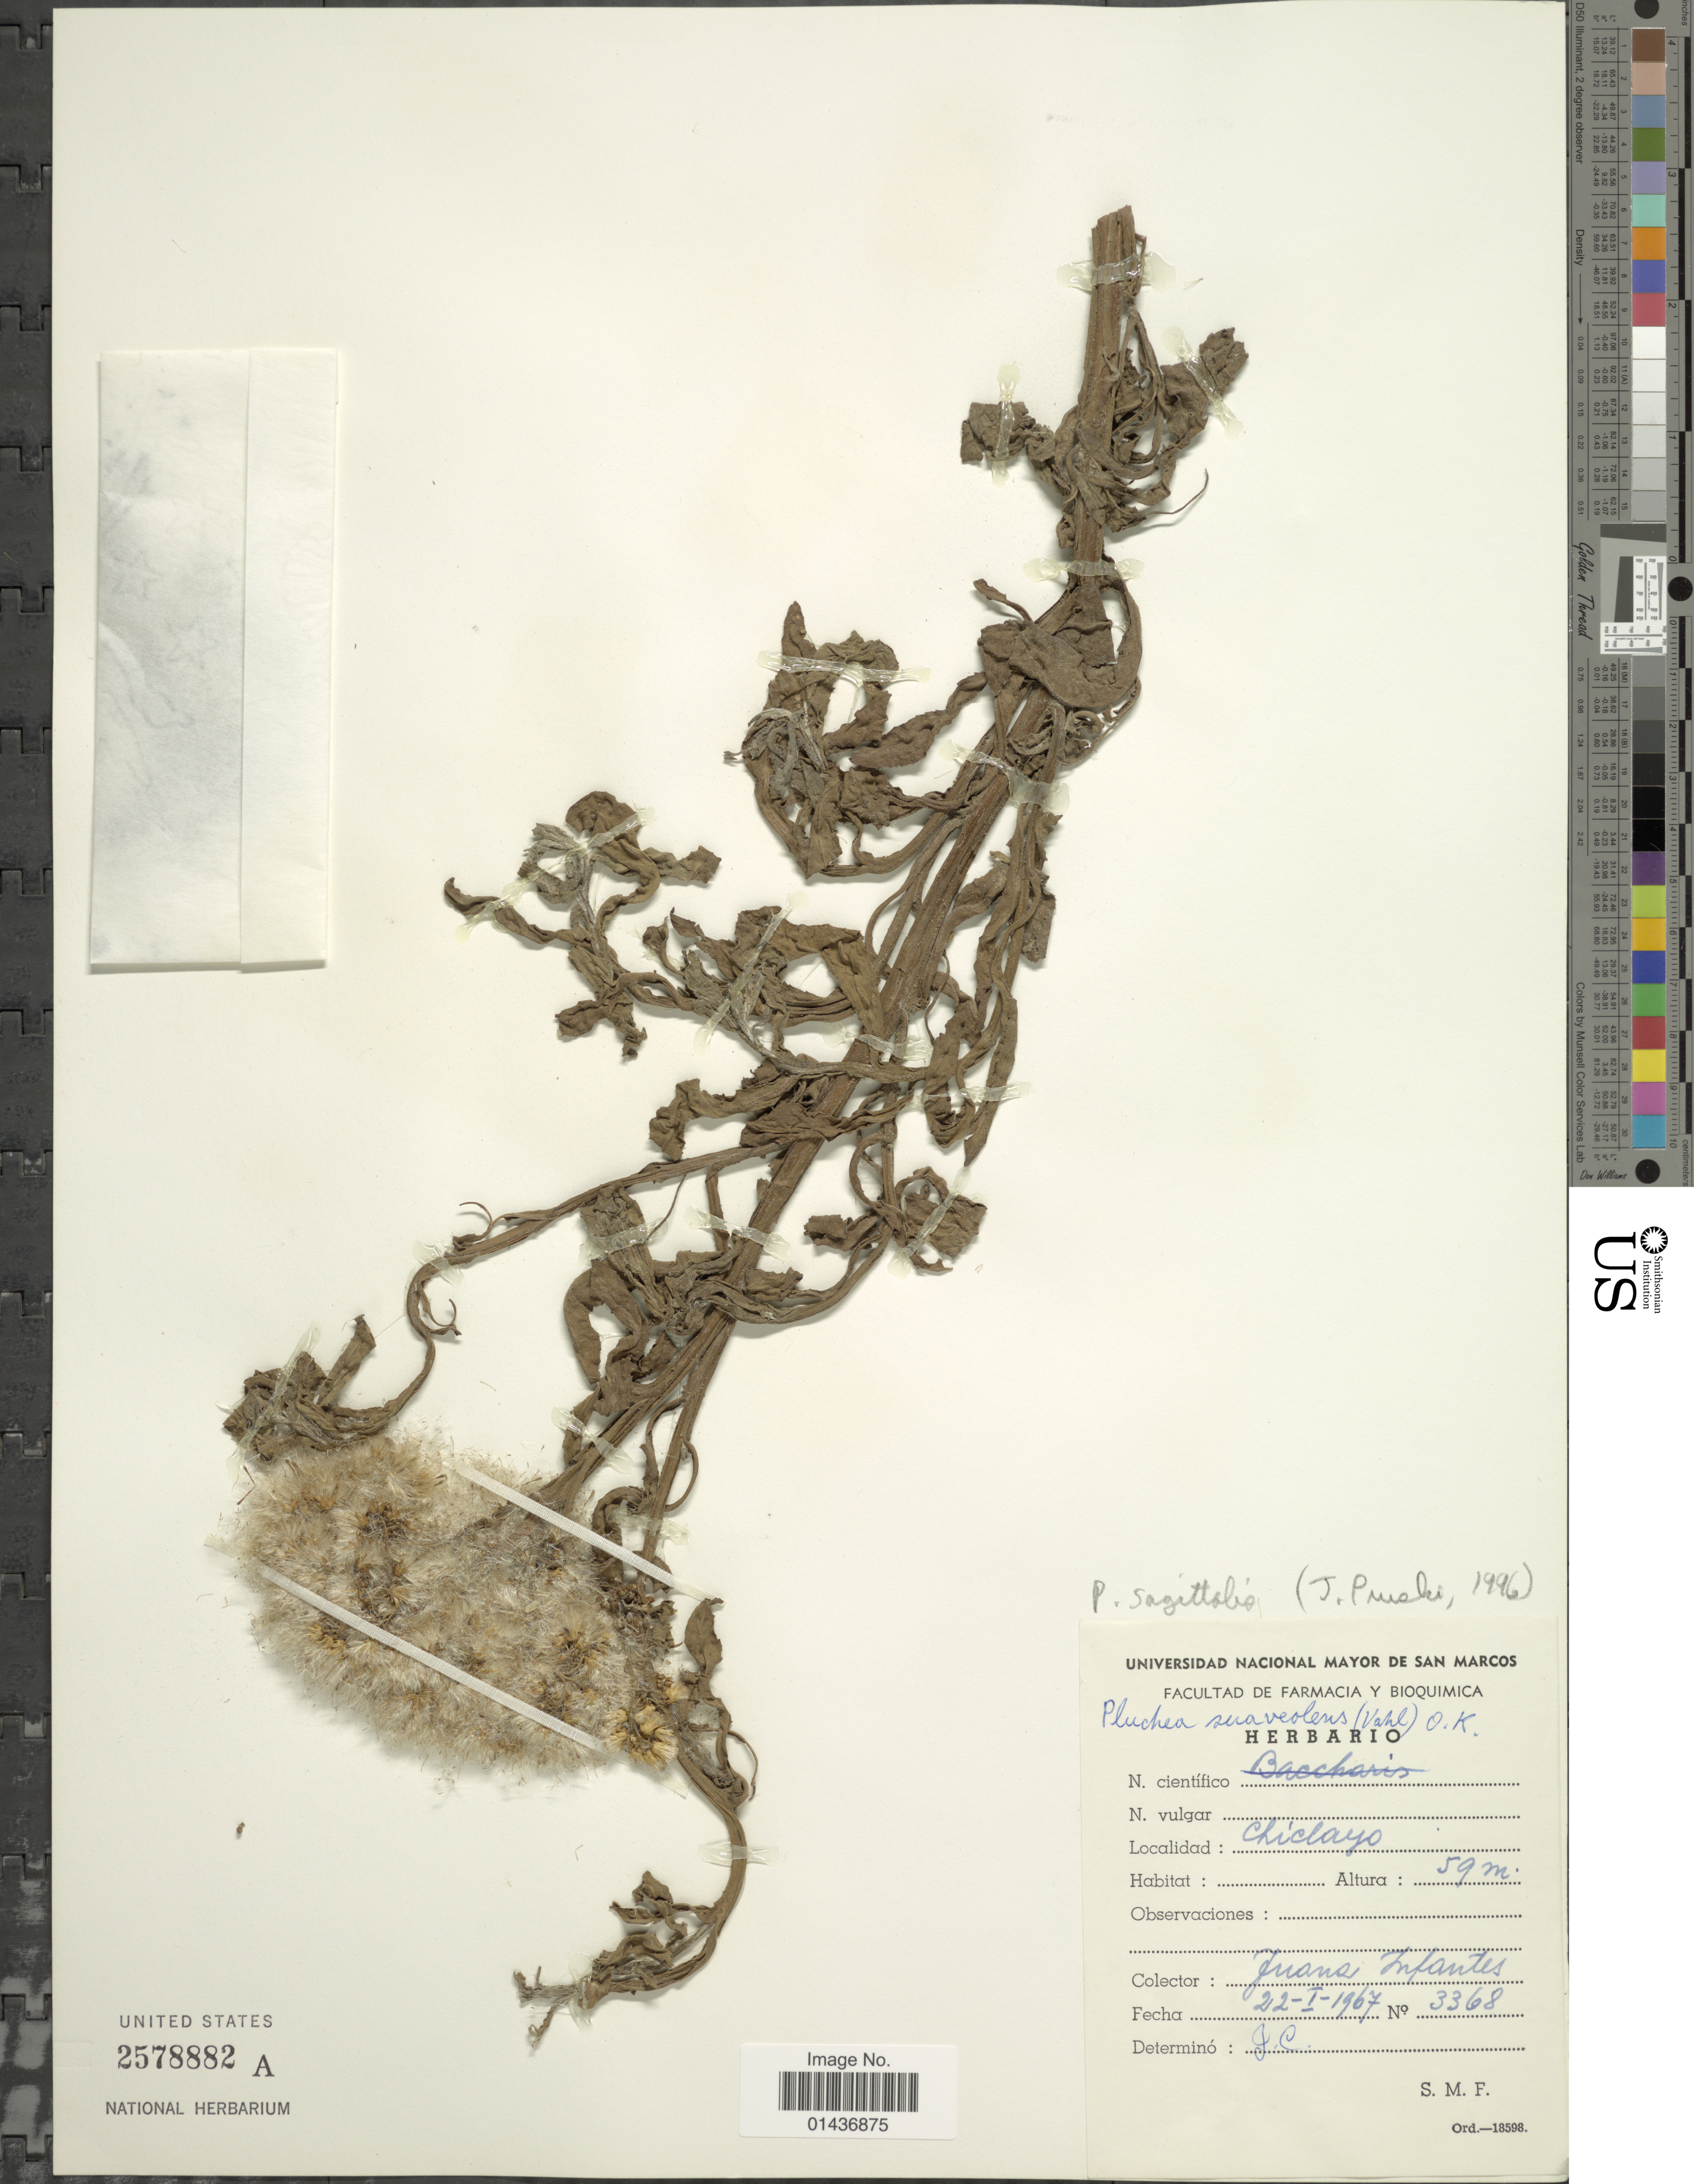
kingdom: Plantae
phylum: Tracheophyta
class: Magnoliopsida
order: Asterales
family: Asteraceae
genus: Pluchea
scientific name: Pluchea suaveolens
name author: (Vell.) Kuntze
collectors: J. Infantes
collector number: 3368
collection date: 1967-01-22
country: Peru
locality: Chiclayo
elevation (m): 59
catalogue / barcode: US 2578882A